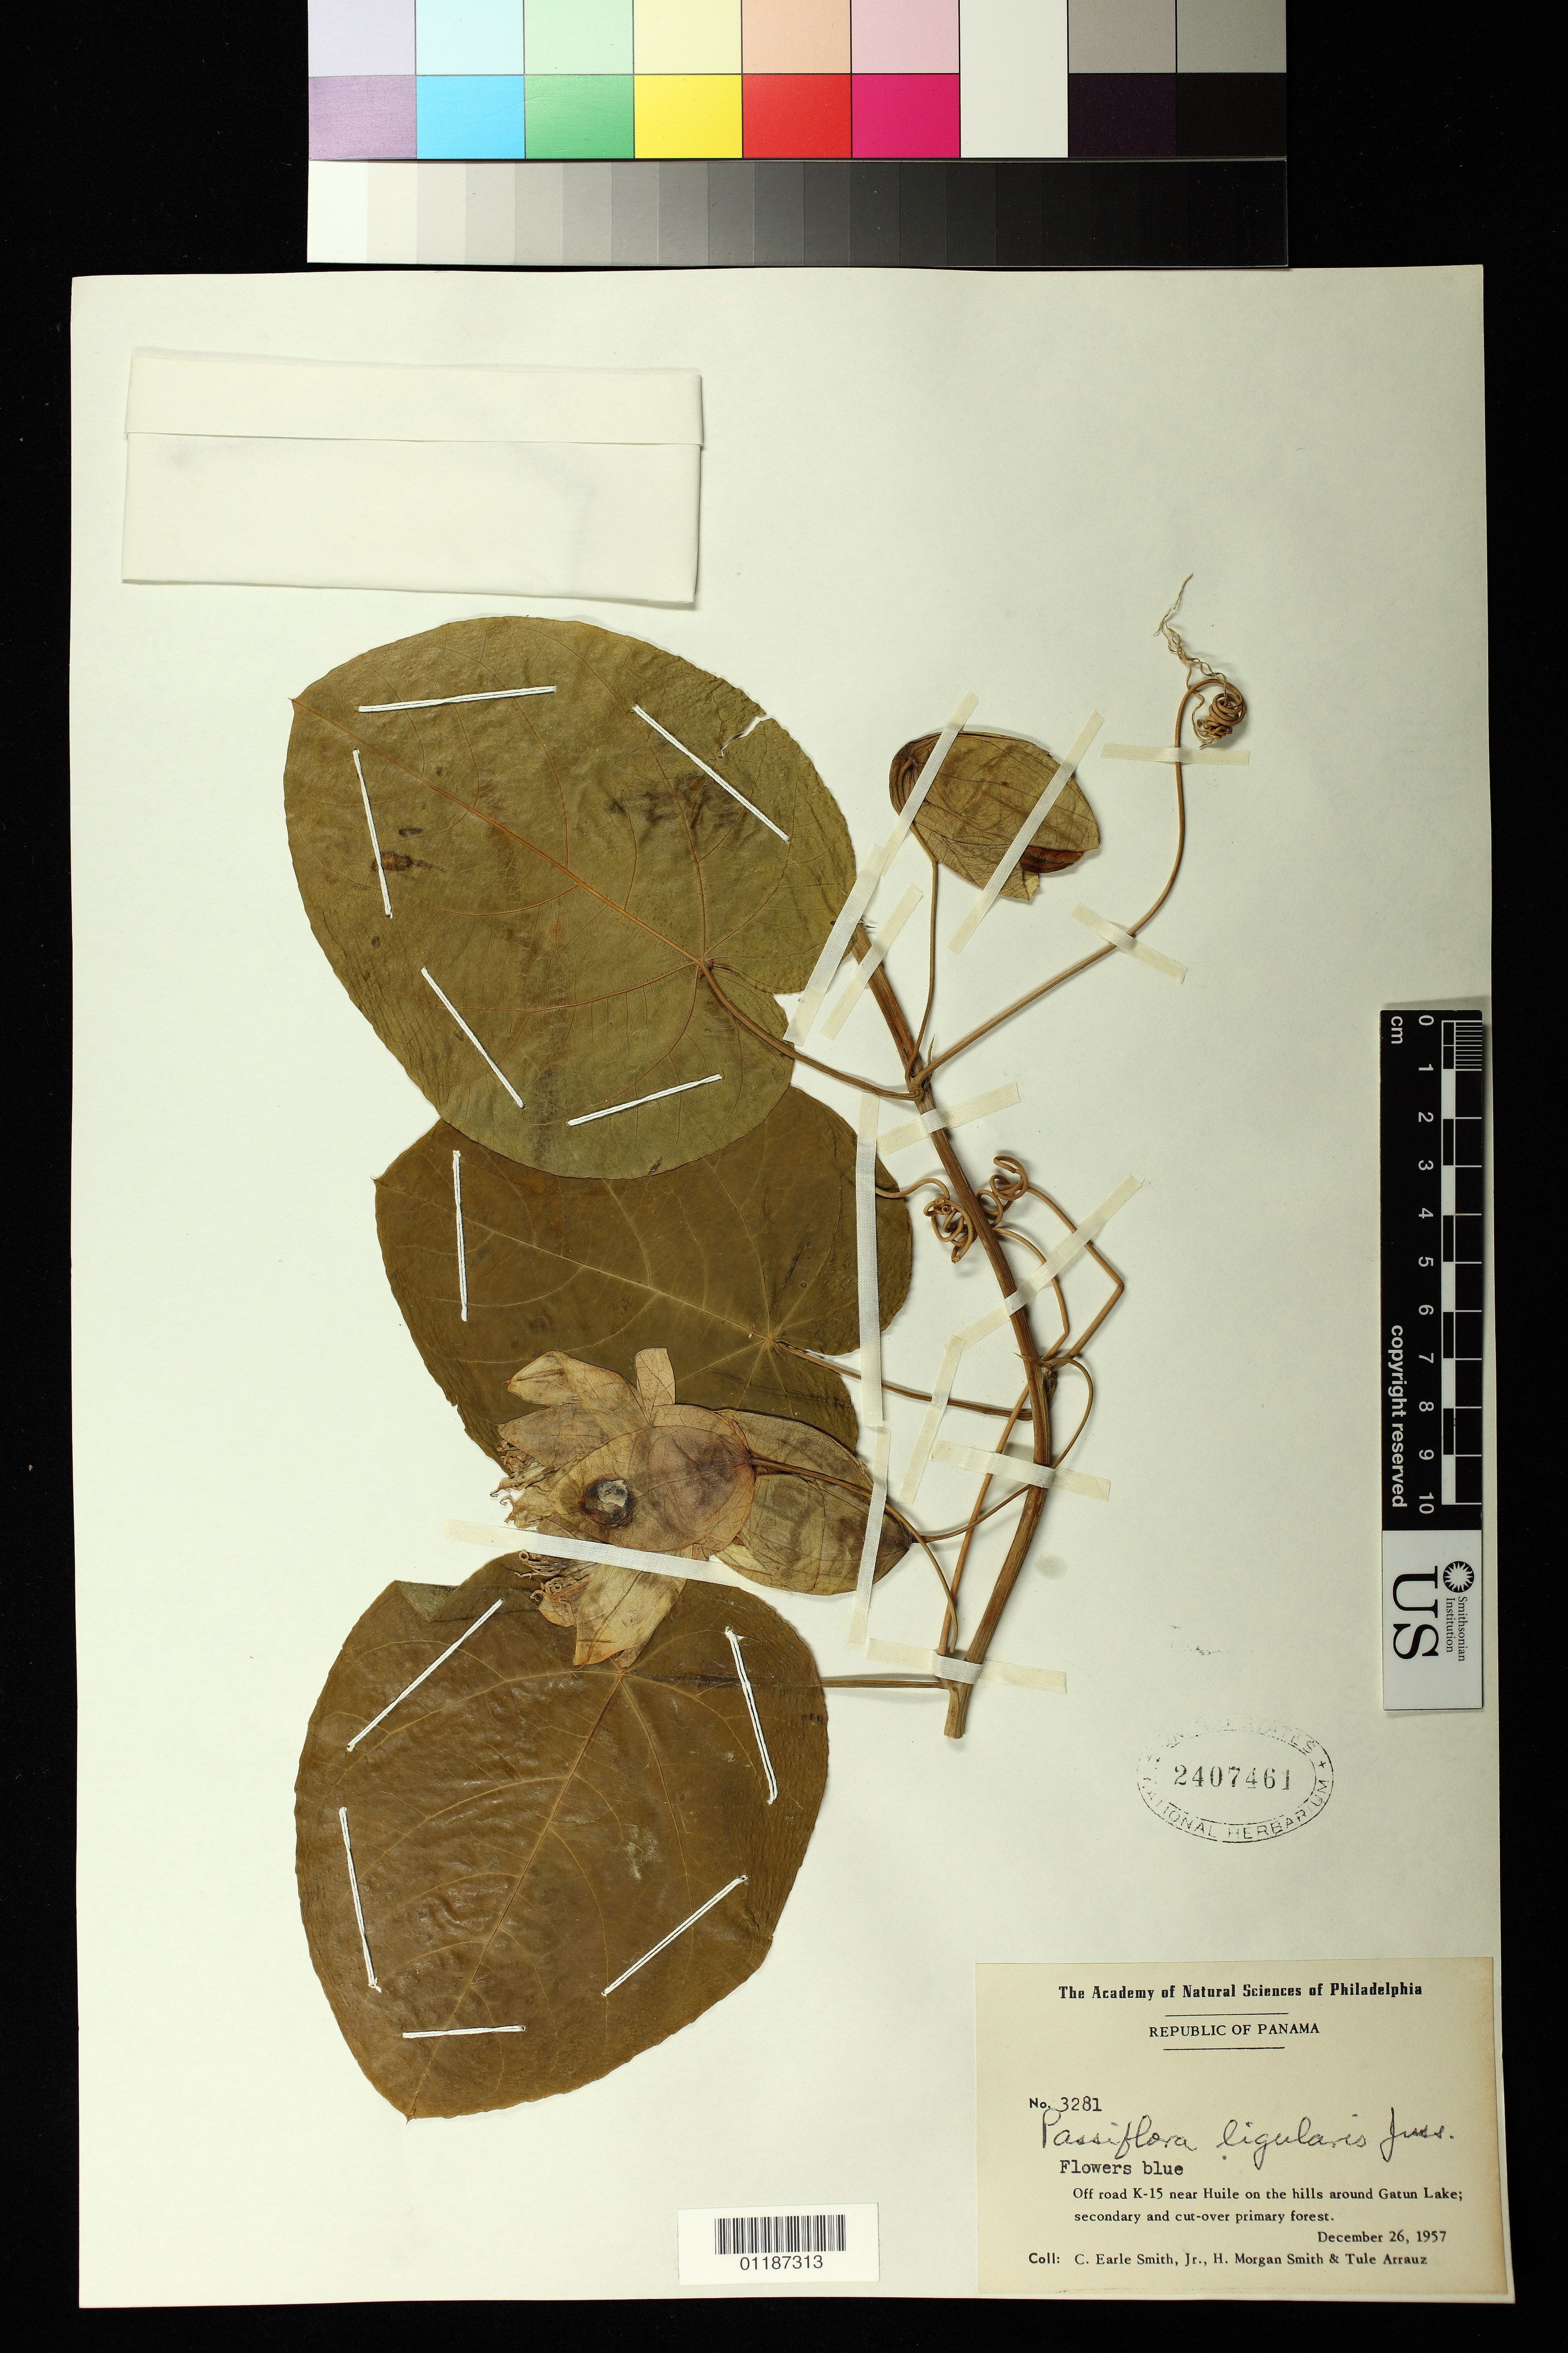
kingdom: Plantae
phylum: Tracheophyta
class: Magnoliopsida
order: Malpighiales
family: Passifloraceae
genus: Passiflora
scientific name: Passiflora ligularis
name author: Juss.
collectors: C. E. Smith Jr., H. M. Smith & T. Arrauz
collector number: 3281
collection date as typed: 26 Dec 1957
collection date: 1957-12-26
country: Panama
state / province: Panamá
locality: Off road k-15 near Huile on the hills around Gatun Lake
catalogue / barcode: US 2407461